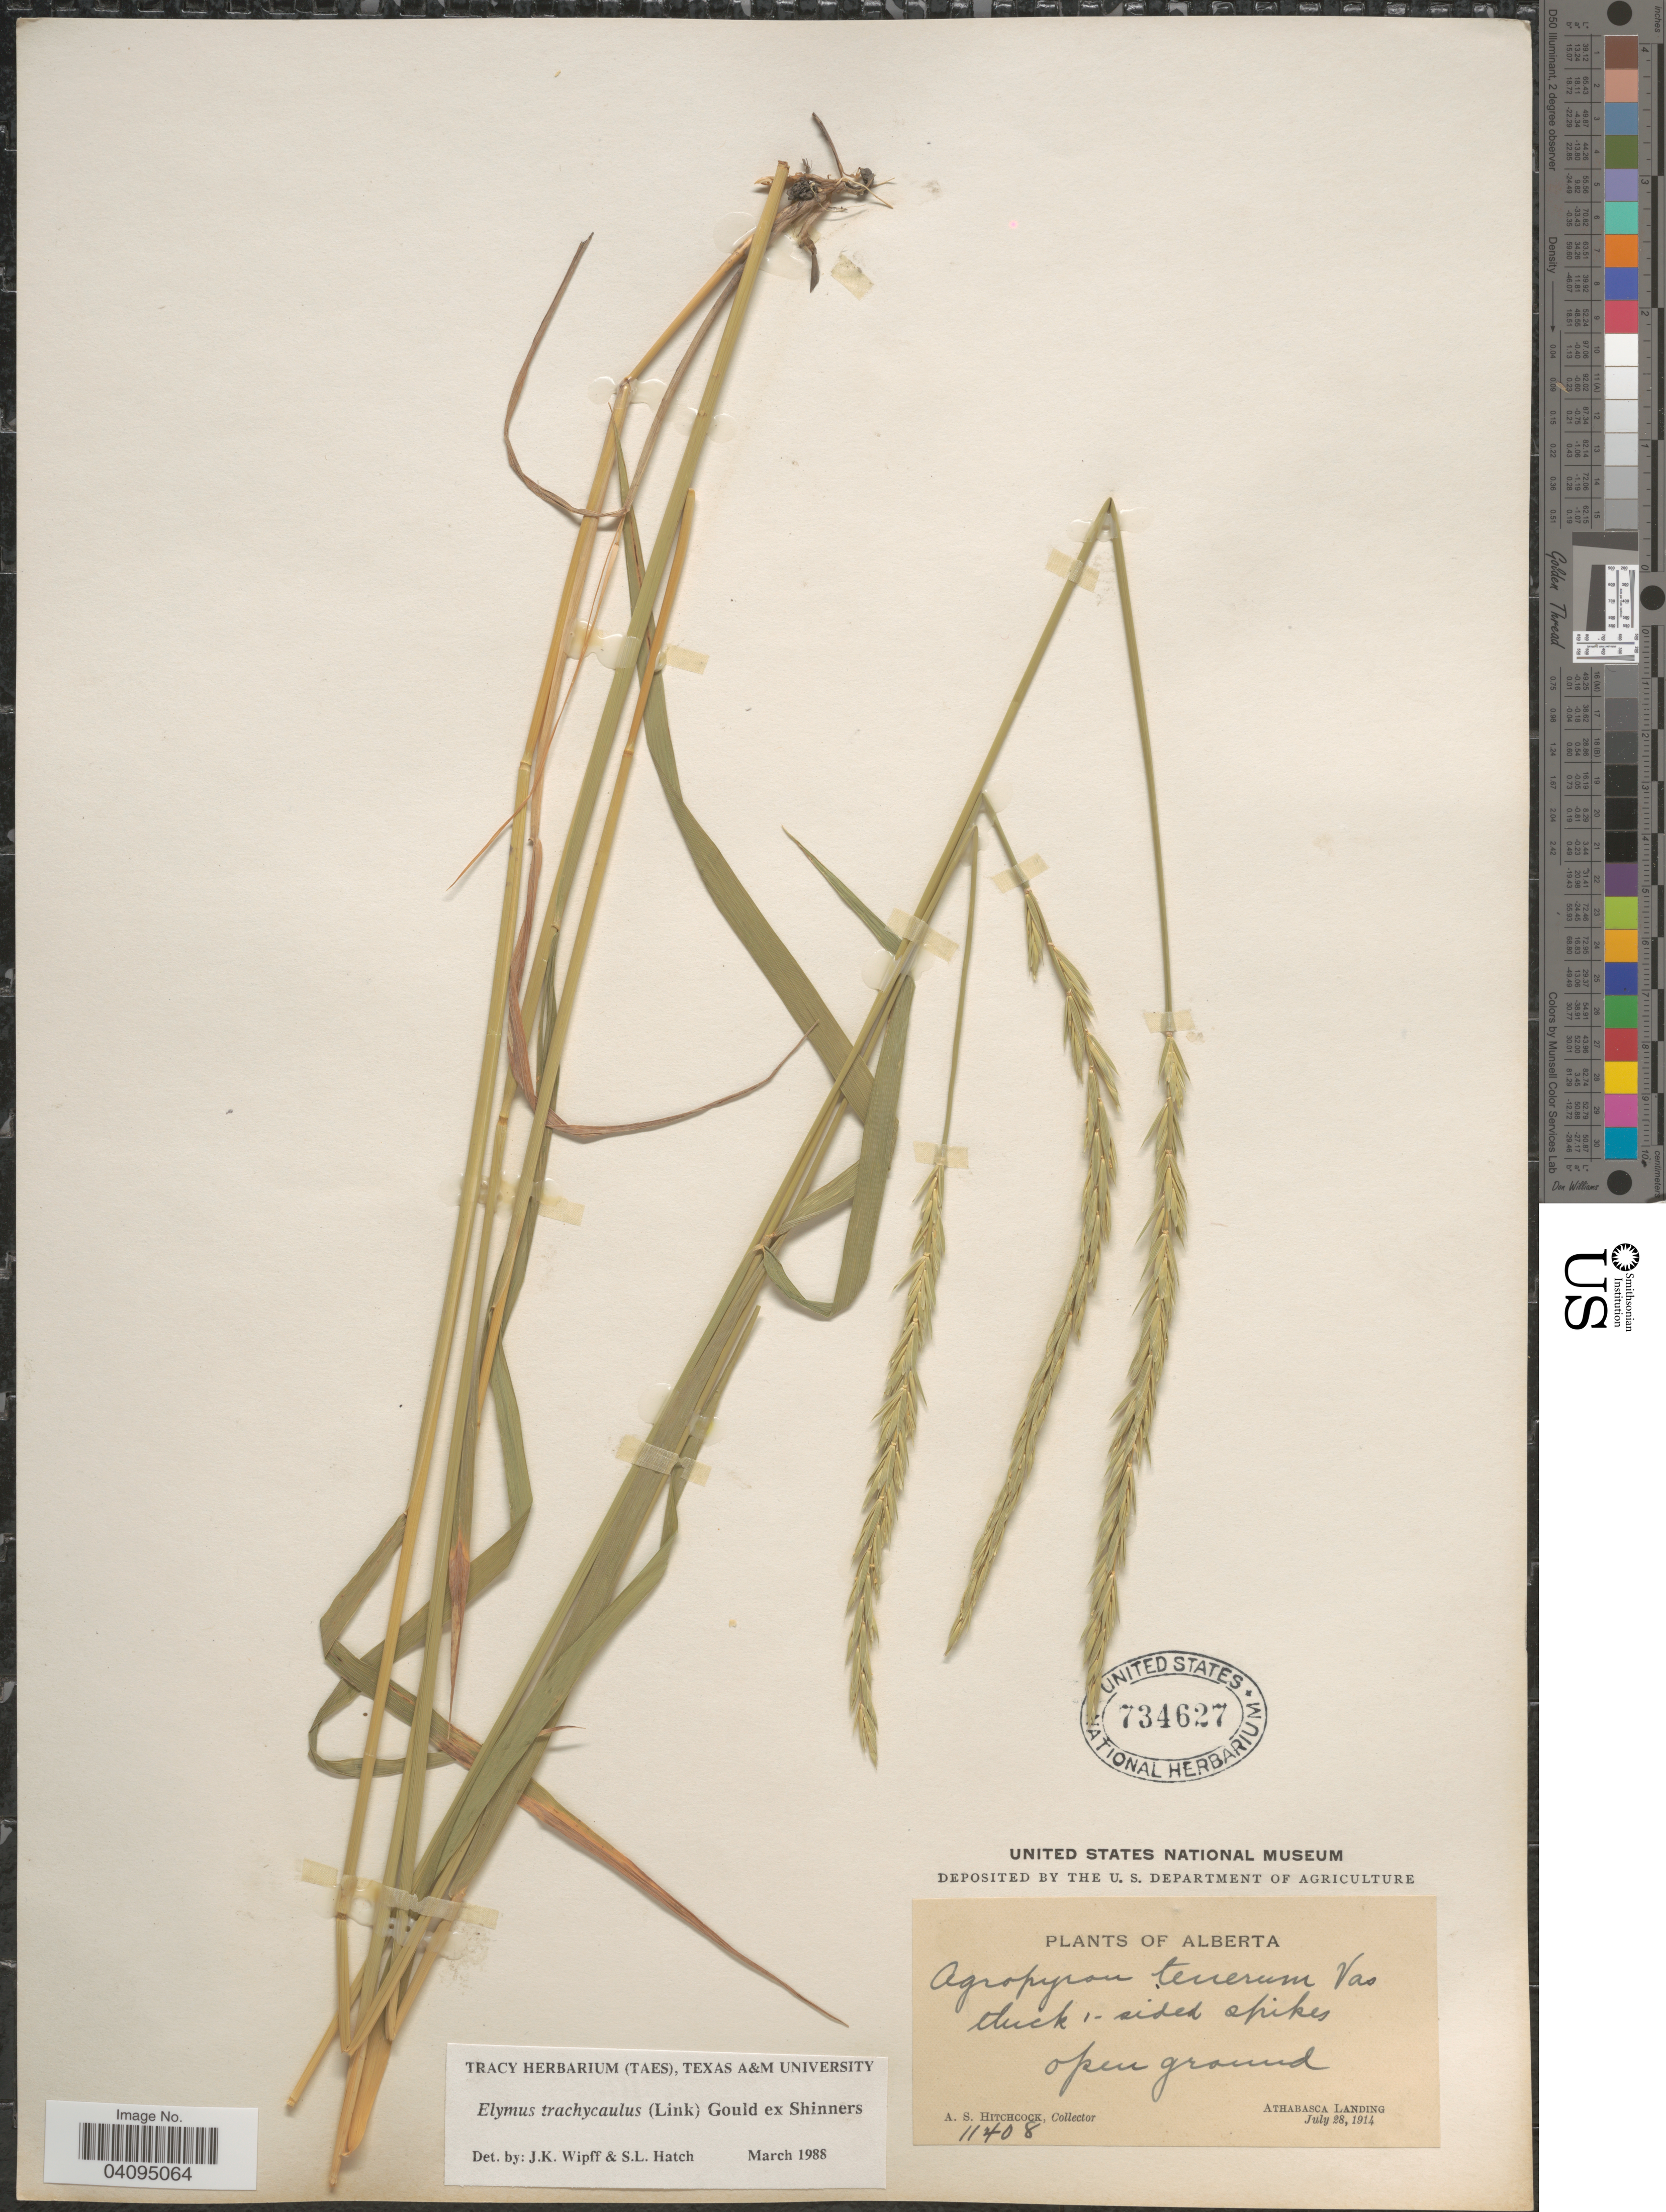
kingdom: Plantae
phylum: Tracheophyta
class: Liliopsida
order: Poales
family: Poaceae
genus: Elymus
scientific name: Elymus trachycaulus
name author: (Link) Gould ex Shinners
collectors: A. S. Hitchcock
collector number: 11408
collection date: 1914-07-28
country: Canada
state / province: Alberta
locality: Athabasca Landing.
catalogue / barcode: US 734627